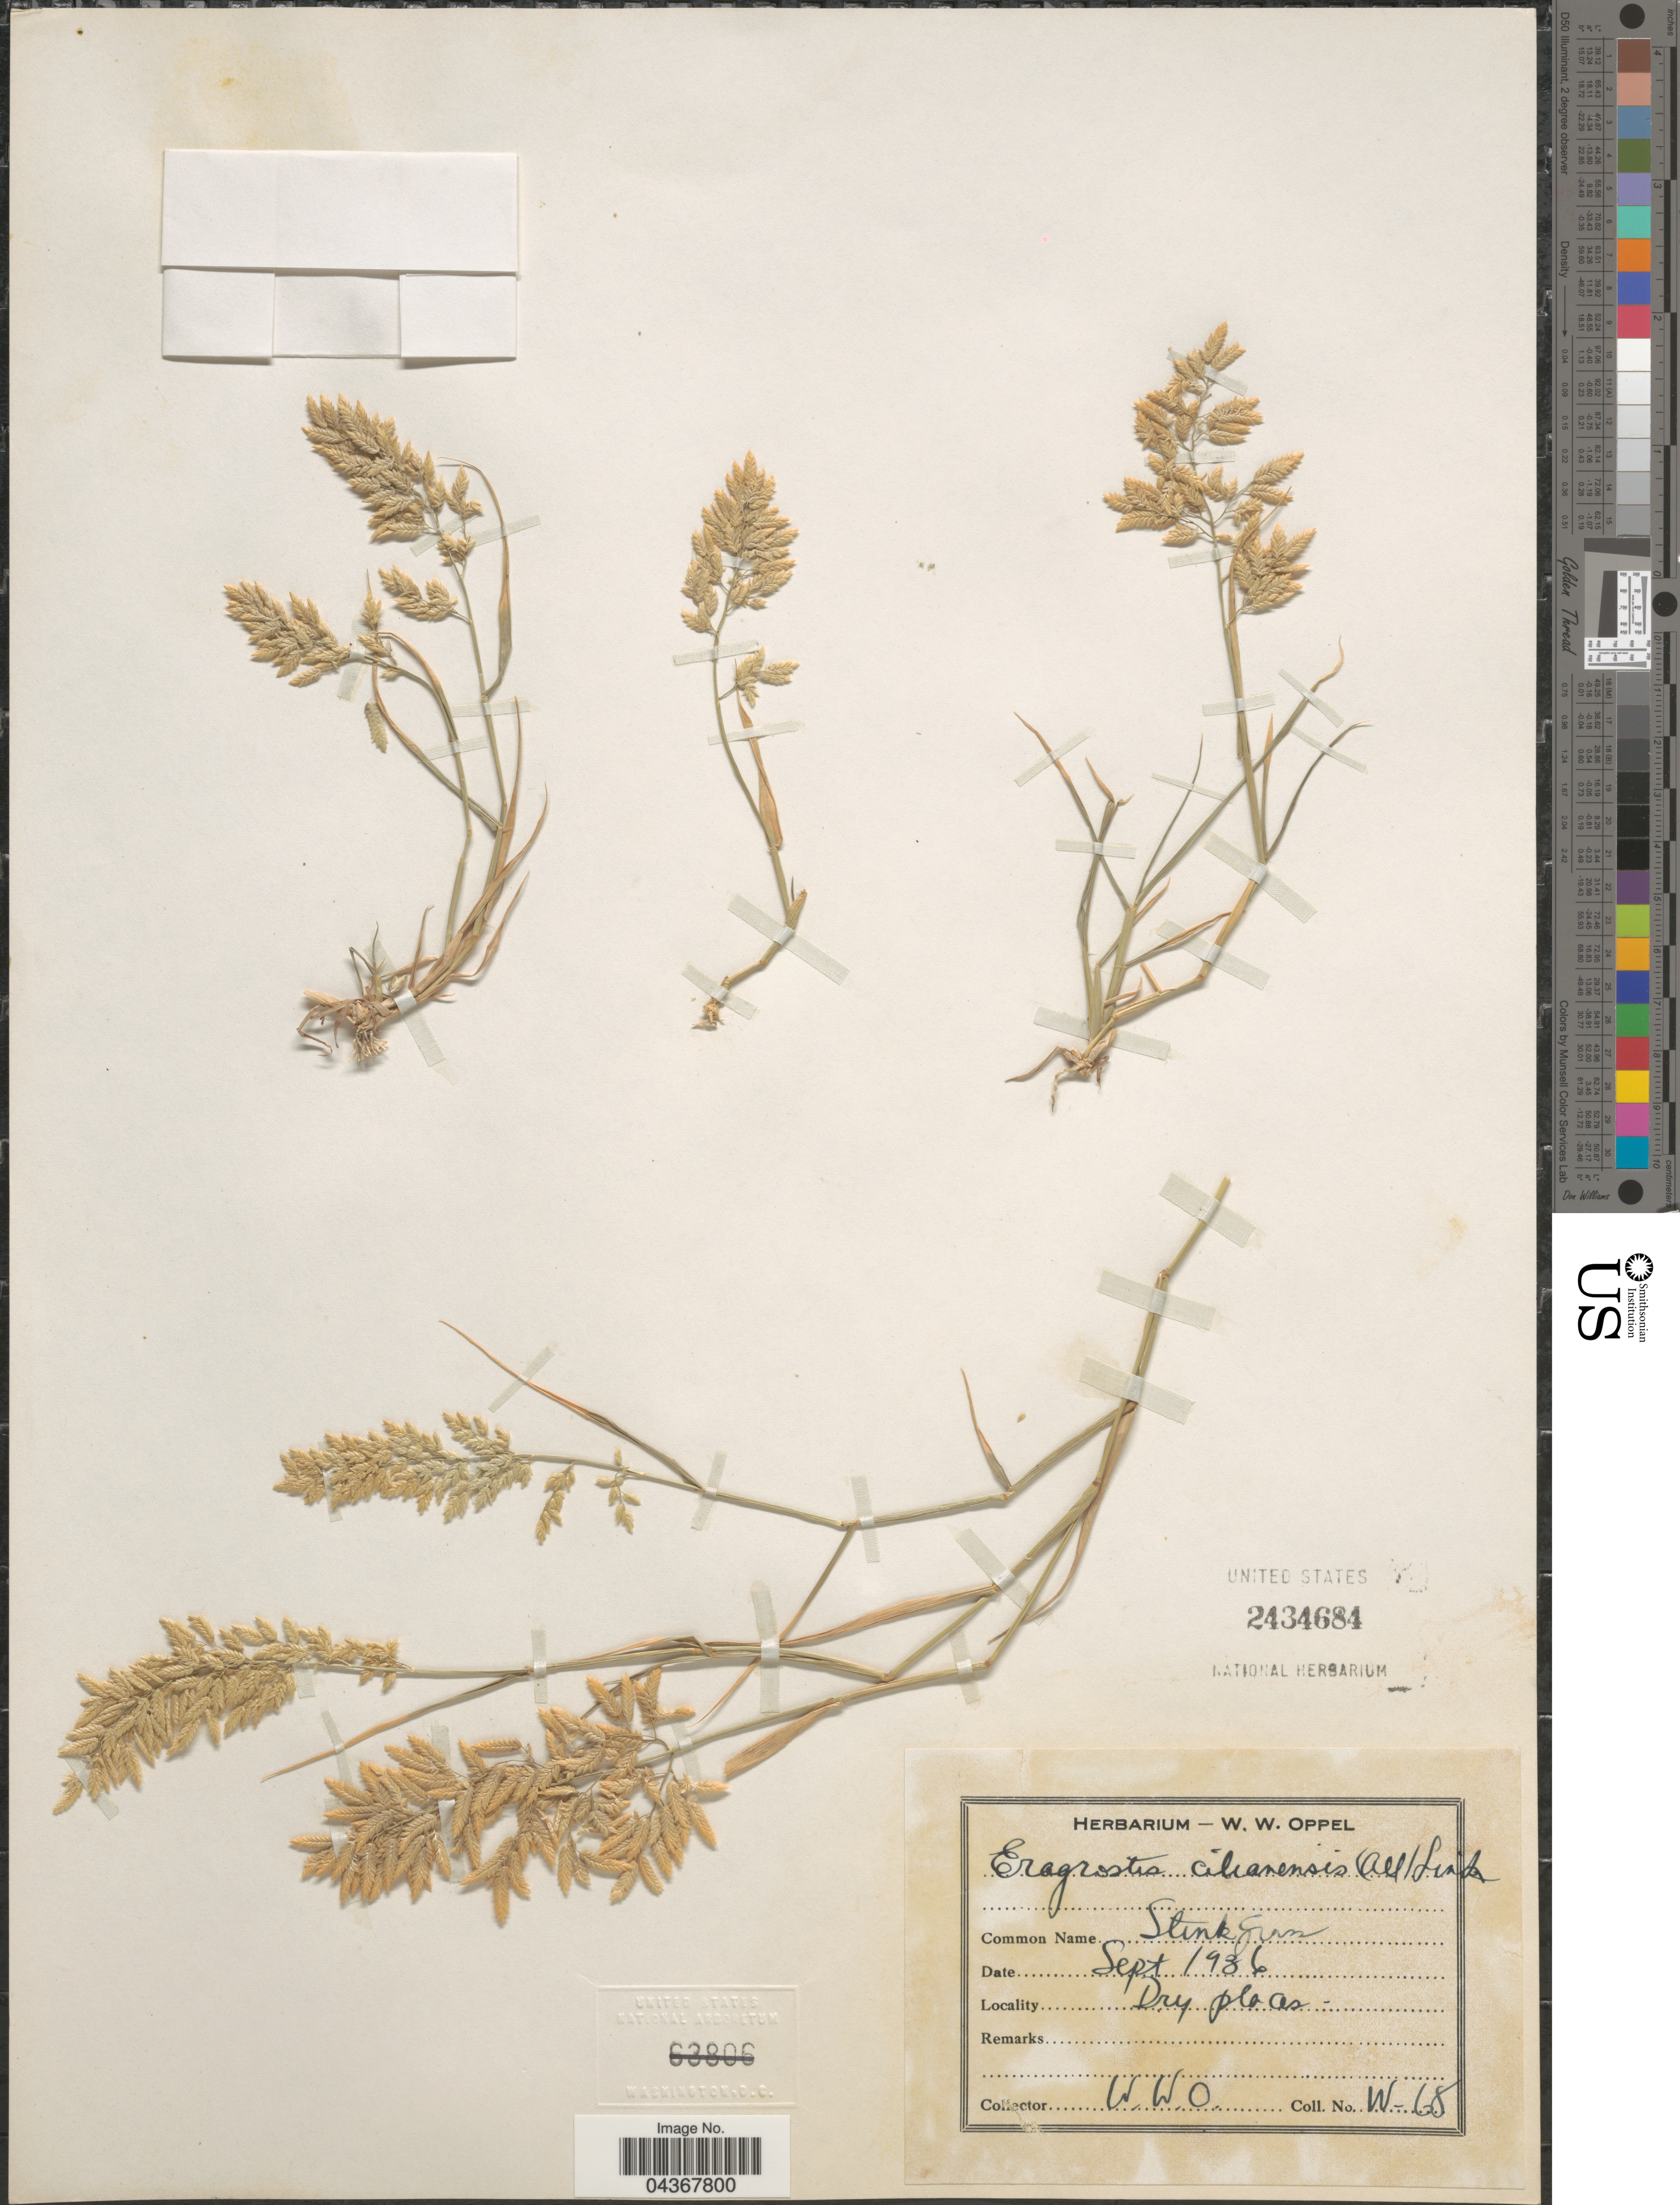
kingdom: Plantae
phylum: Tracheophyta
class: Liliopsida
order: Poales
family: Poaceae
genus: Eragrostis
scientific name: Eragrostis cilianensis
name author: (Bellardi) Vignolo ex Janch.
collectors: W. Oppel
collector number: W-68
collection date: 1936-09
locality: Dry places.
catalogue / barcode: US 2434684